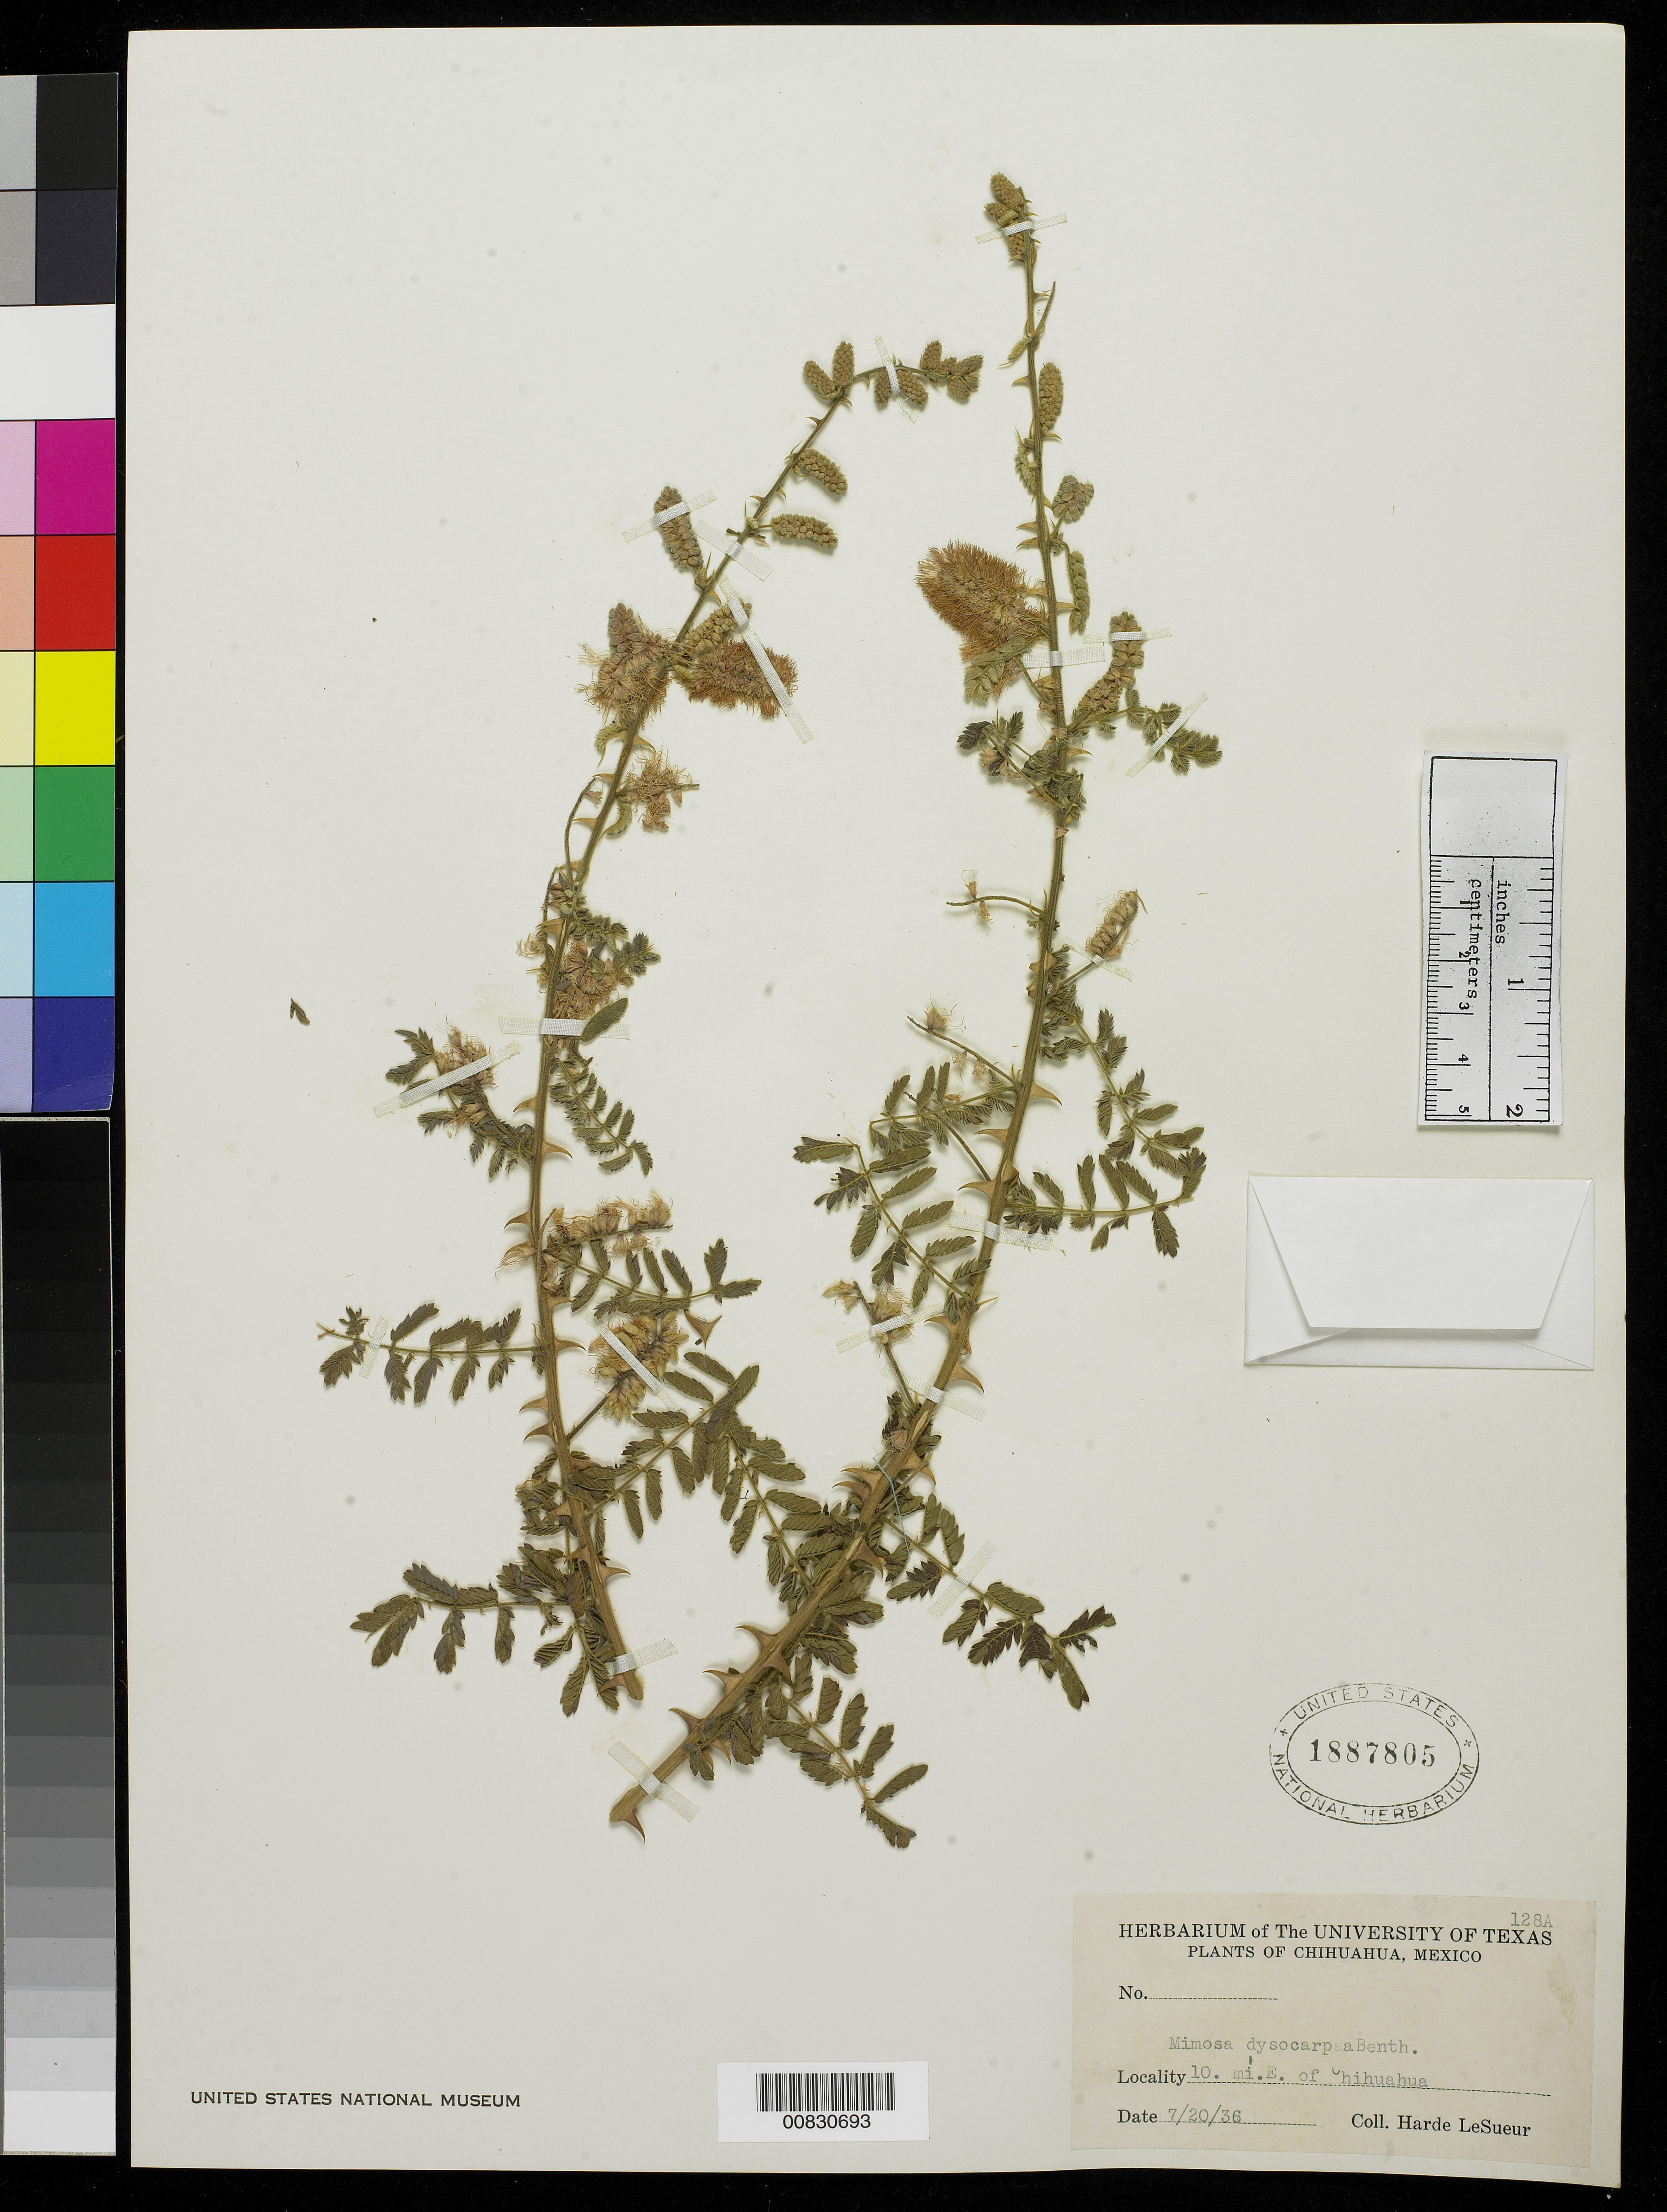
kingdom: Plantae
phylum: Tracheophyta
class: Magnoliopsida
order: Fabales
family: Fabaceae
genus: Mimosa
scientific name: Mimosa dysocarpa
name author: Benth. ex A. Gray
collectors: D. H. LeSueur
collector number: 128A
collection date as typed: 20 Jul 1936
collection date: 1936-07-20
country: Mexico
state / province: Chihuahua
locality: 10 mi. E of Chihuahua.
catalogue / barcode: US 1887805